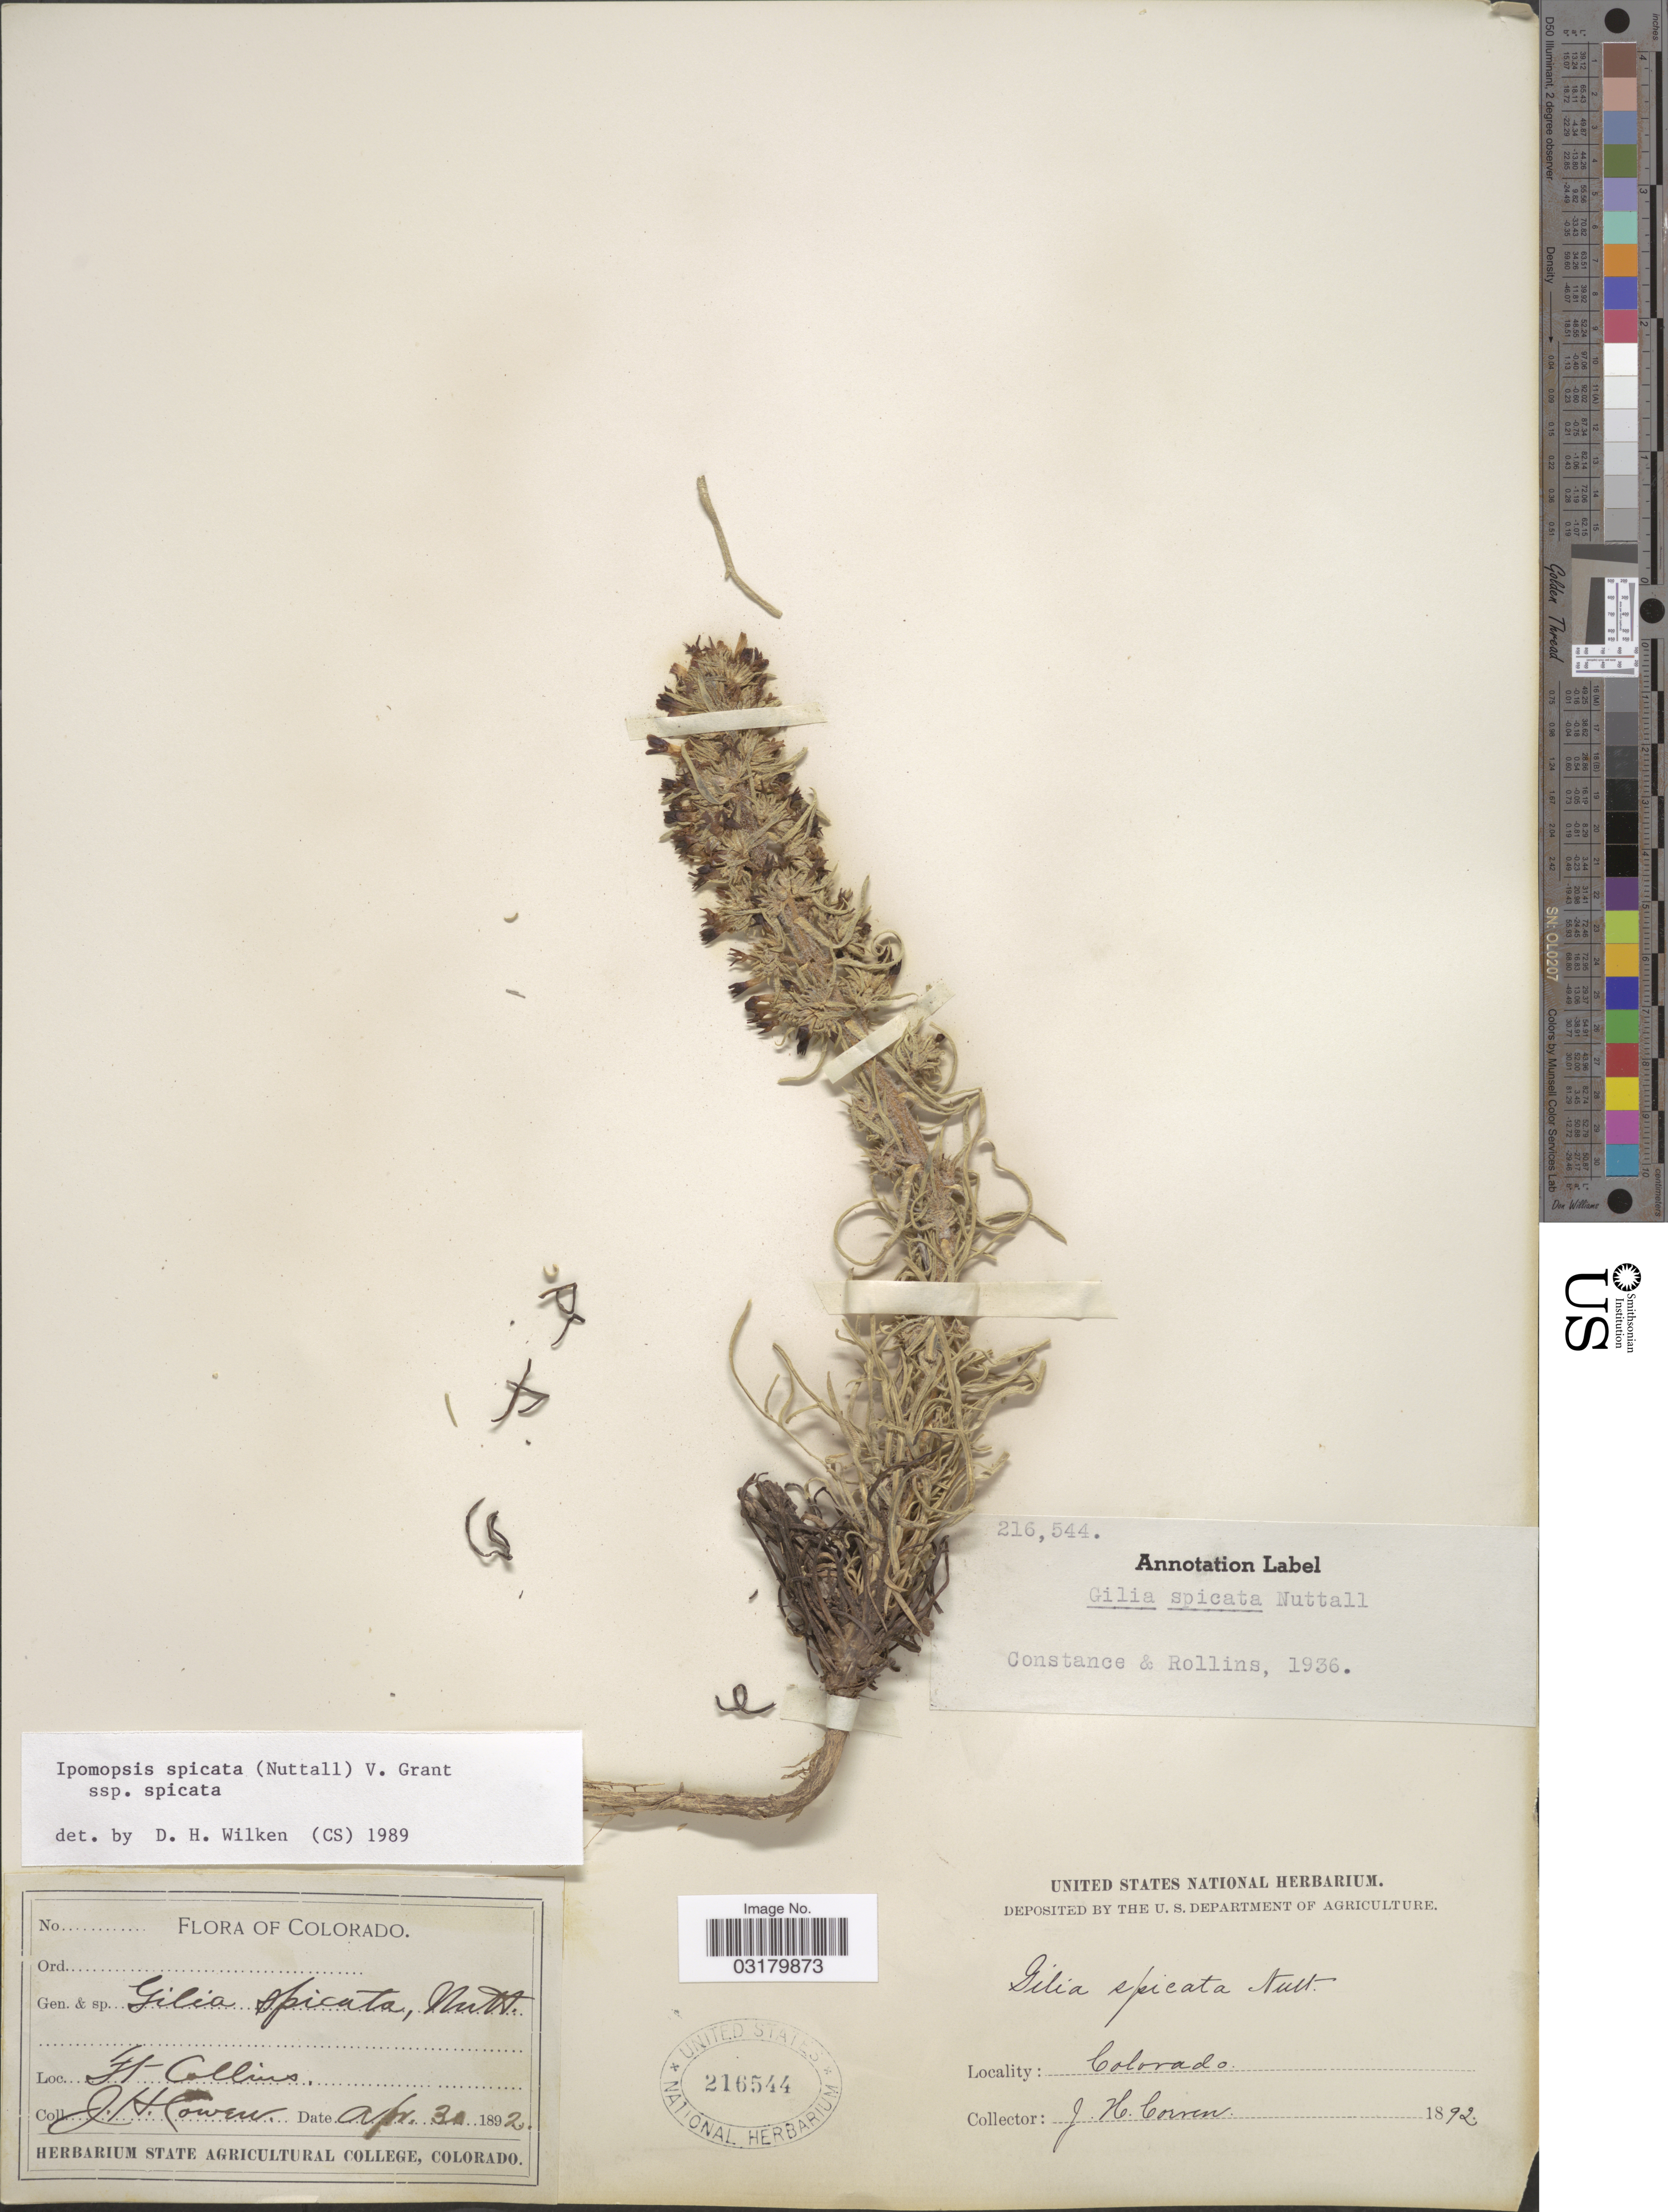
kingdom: Plantae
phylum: Tracheophyta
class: Magnoliopsida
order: Ericales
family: Polemoniaceae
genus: Ipomopsis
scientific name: Ipomopsis spicata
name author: (Nutt.) V.E. Grant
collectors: J. H. Cowen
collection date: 1892-04-30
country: United States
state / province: Colorado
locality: Ft Collins.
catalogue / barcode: US 216544